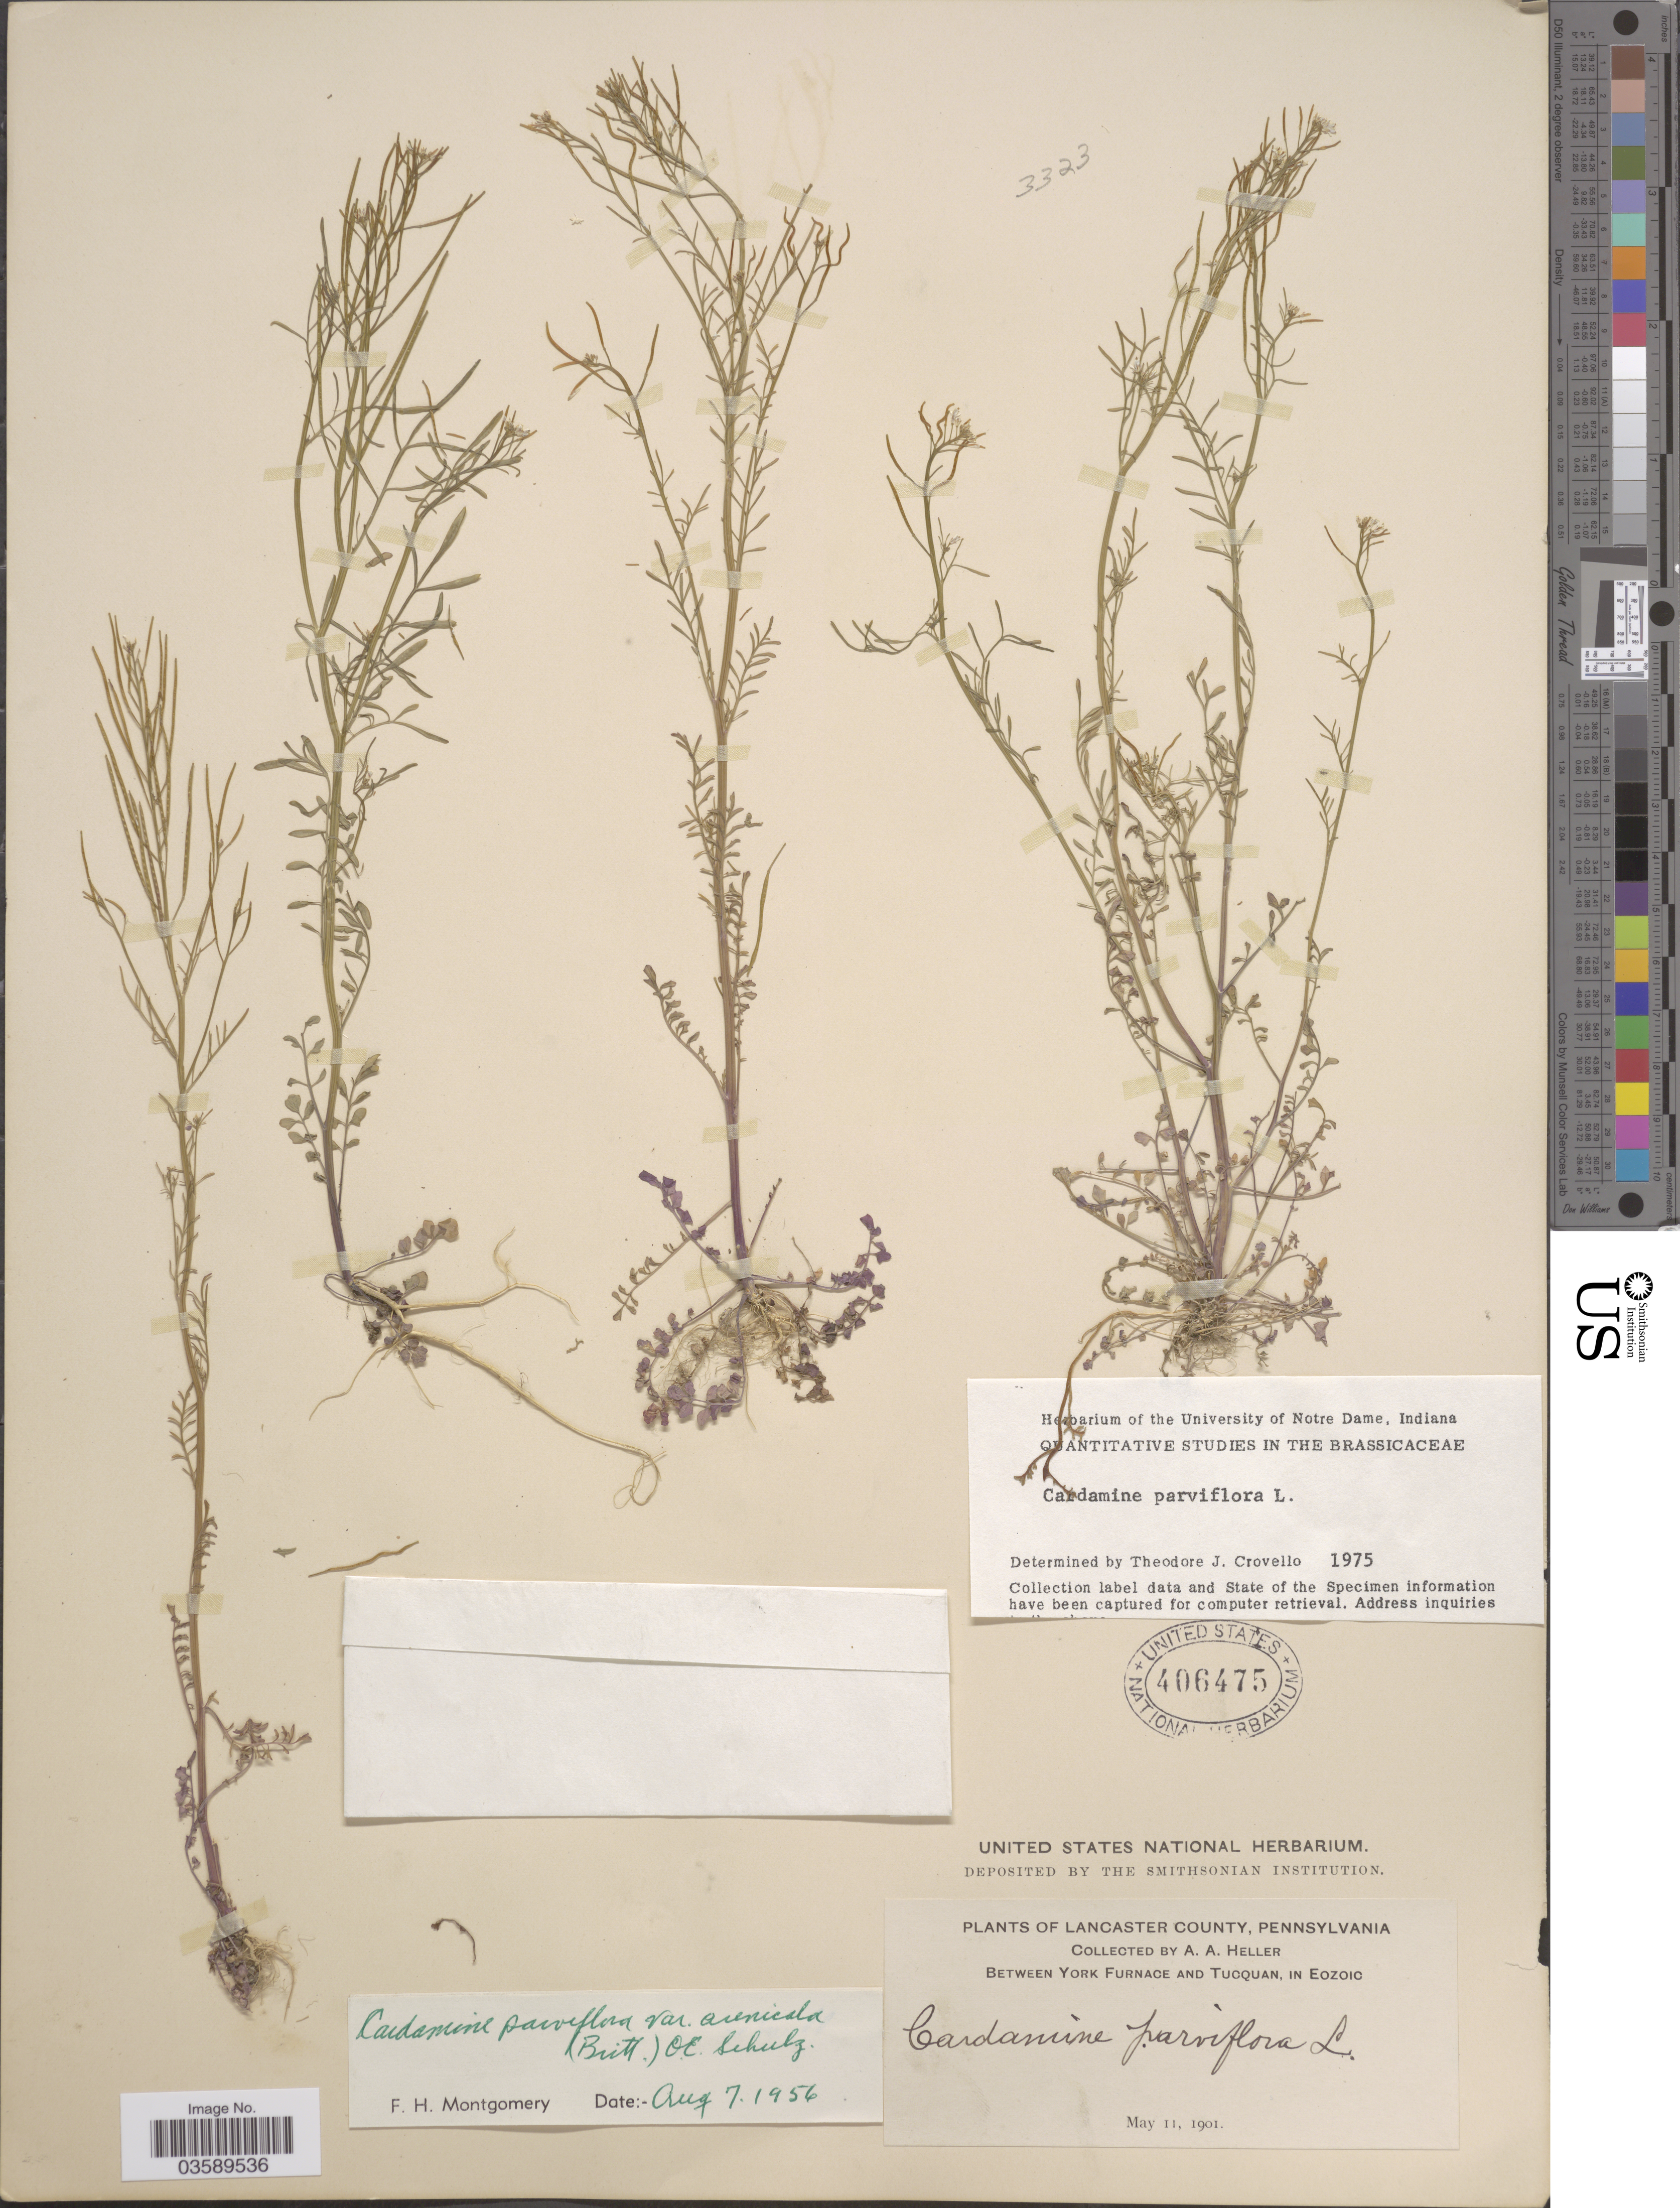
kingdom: Plantae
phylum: Tracheophyta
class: Magnoliopsida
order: Brassicales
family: Brassicaceae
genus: Cardamine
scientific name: Cardamine parviflora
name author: L.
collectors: A. A. Heller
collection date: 1901-05-11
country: United States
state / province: Pennsylvania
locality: Lancaster County. Between York Furnace and Tucquan, in Eozoic.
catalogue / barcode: US 406475